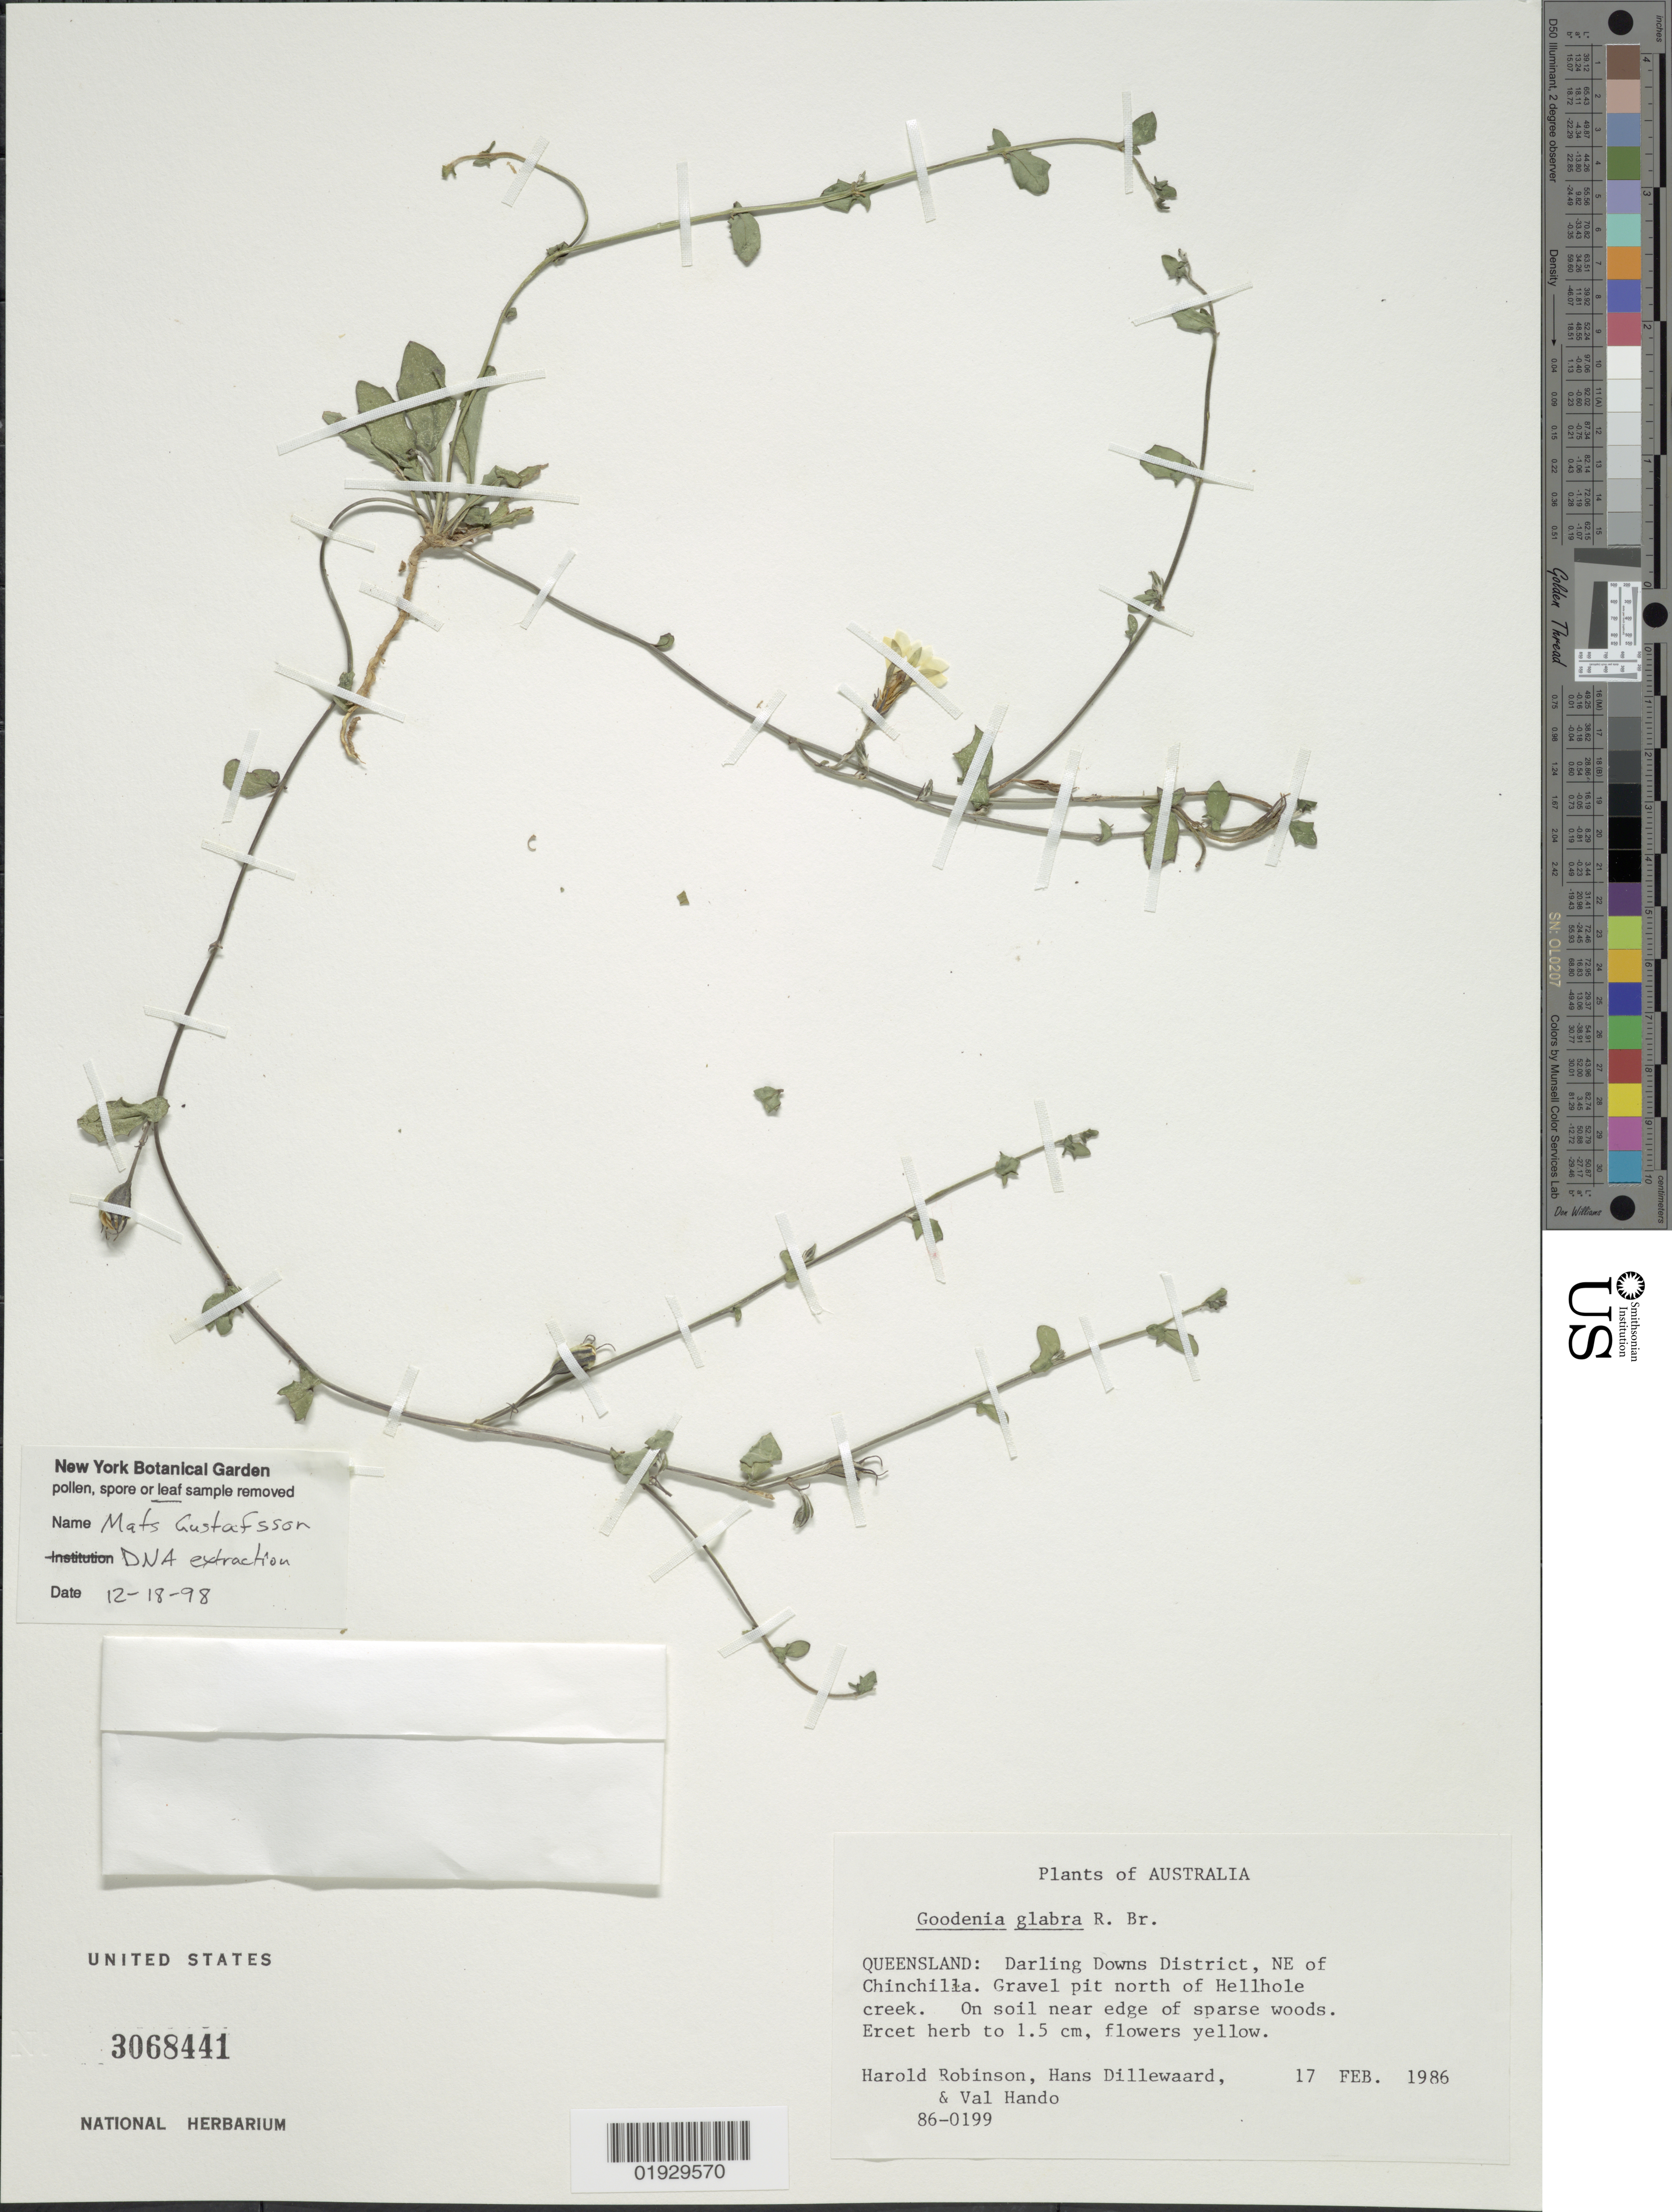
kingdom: Plantae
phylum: Tracheophyta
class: Magnoliopsida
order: Asterales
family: Goodeniaceae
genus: Goodenia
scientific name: Goodenia glabra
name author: R. Br.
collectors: H. Robinson, H. Dillewaard & V. Hando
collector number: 86-0199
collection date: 1986-02-17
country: Australia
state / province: Queensland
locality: Darling Downs District, NE of Chinchilla. Gravel pit north of Hellhole creek.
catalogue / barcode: US 3068441